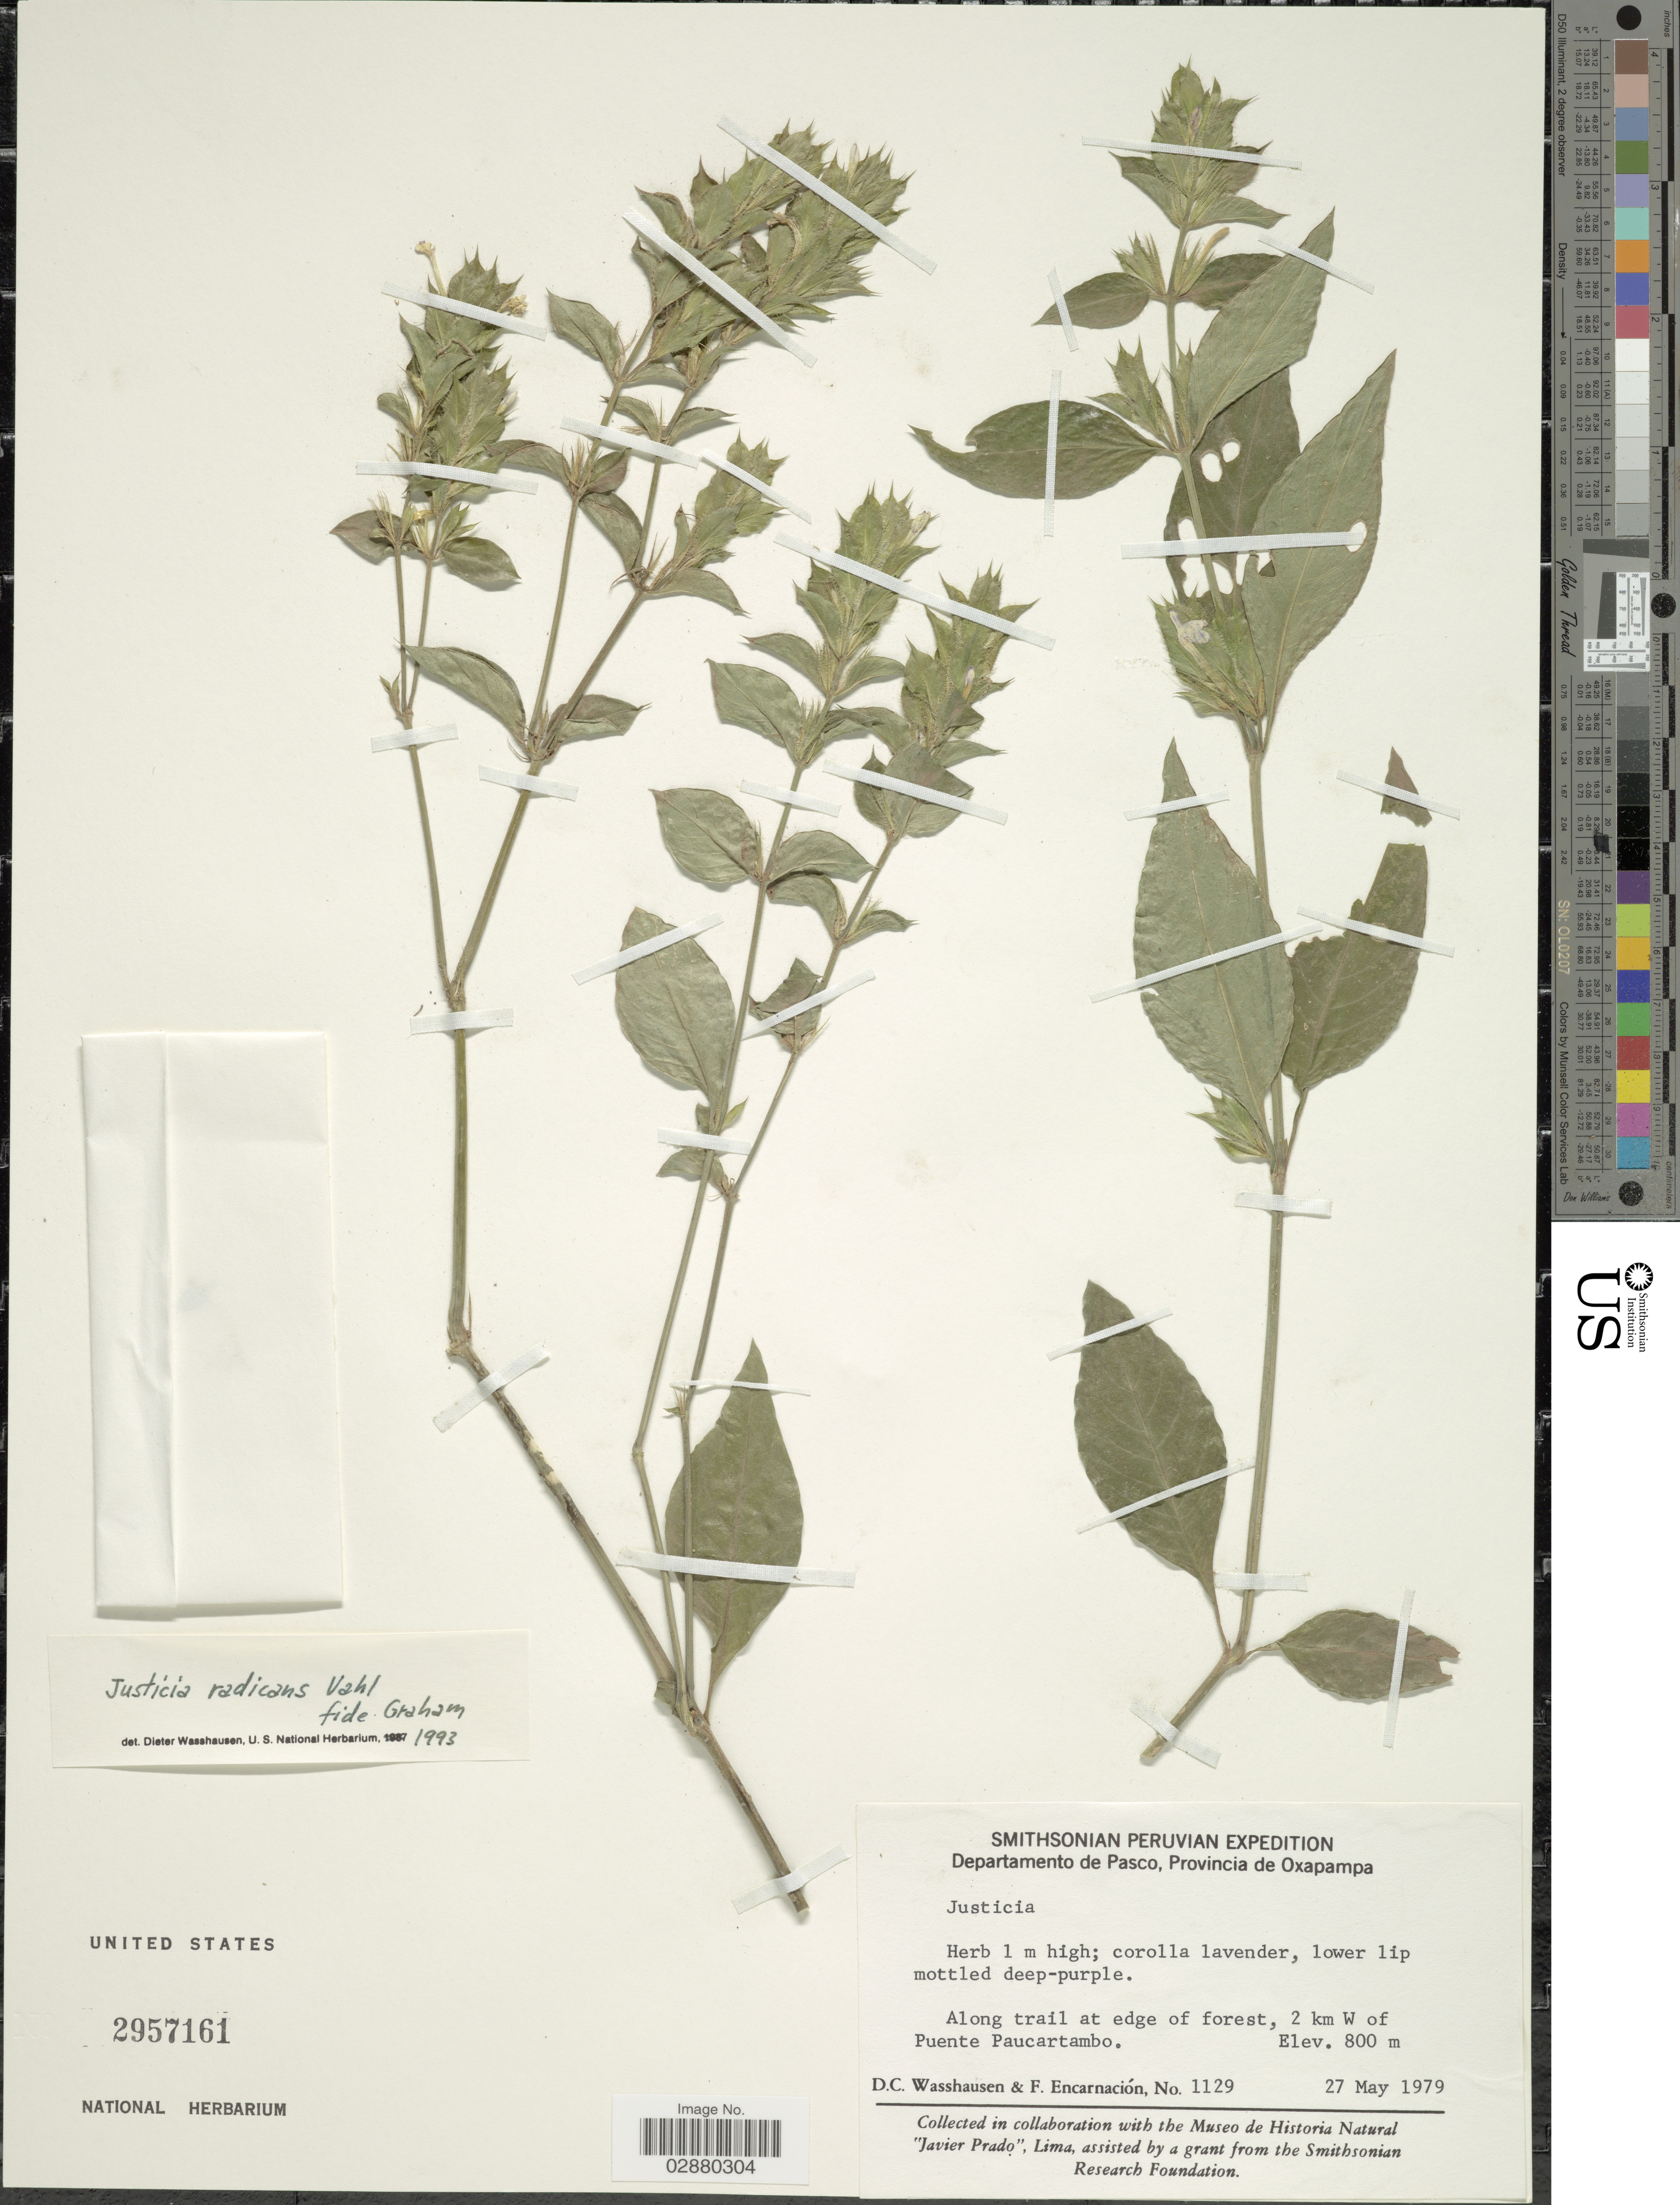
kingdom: Plantae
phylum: Tracheophyta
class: Magnoliopsida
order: Lamiales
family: Acanthaceae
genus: Justicia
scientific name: Justicia radicans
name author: Vahl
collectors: D. C. Wasshausen & F. Encarnación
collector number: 1129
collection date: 1979-05-27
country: Peru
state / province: Pasco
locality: Departamento de Pasco, Provincia de Oxapampa, Along trail at edge of forest, 2 km W of Puente Paucartambo.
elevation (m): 800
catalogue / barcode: US 2957161